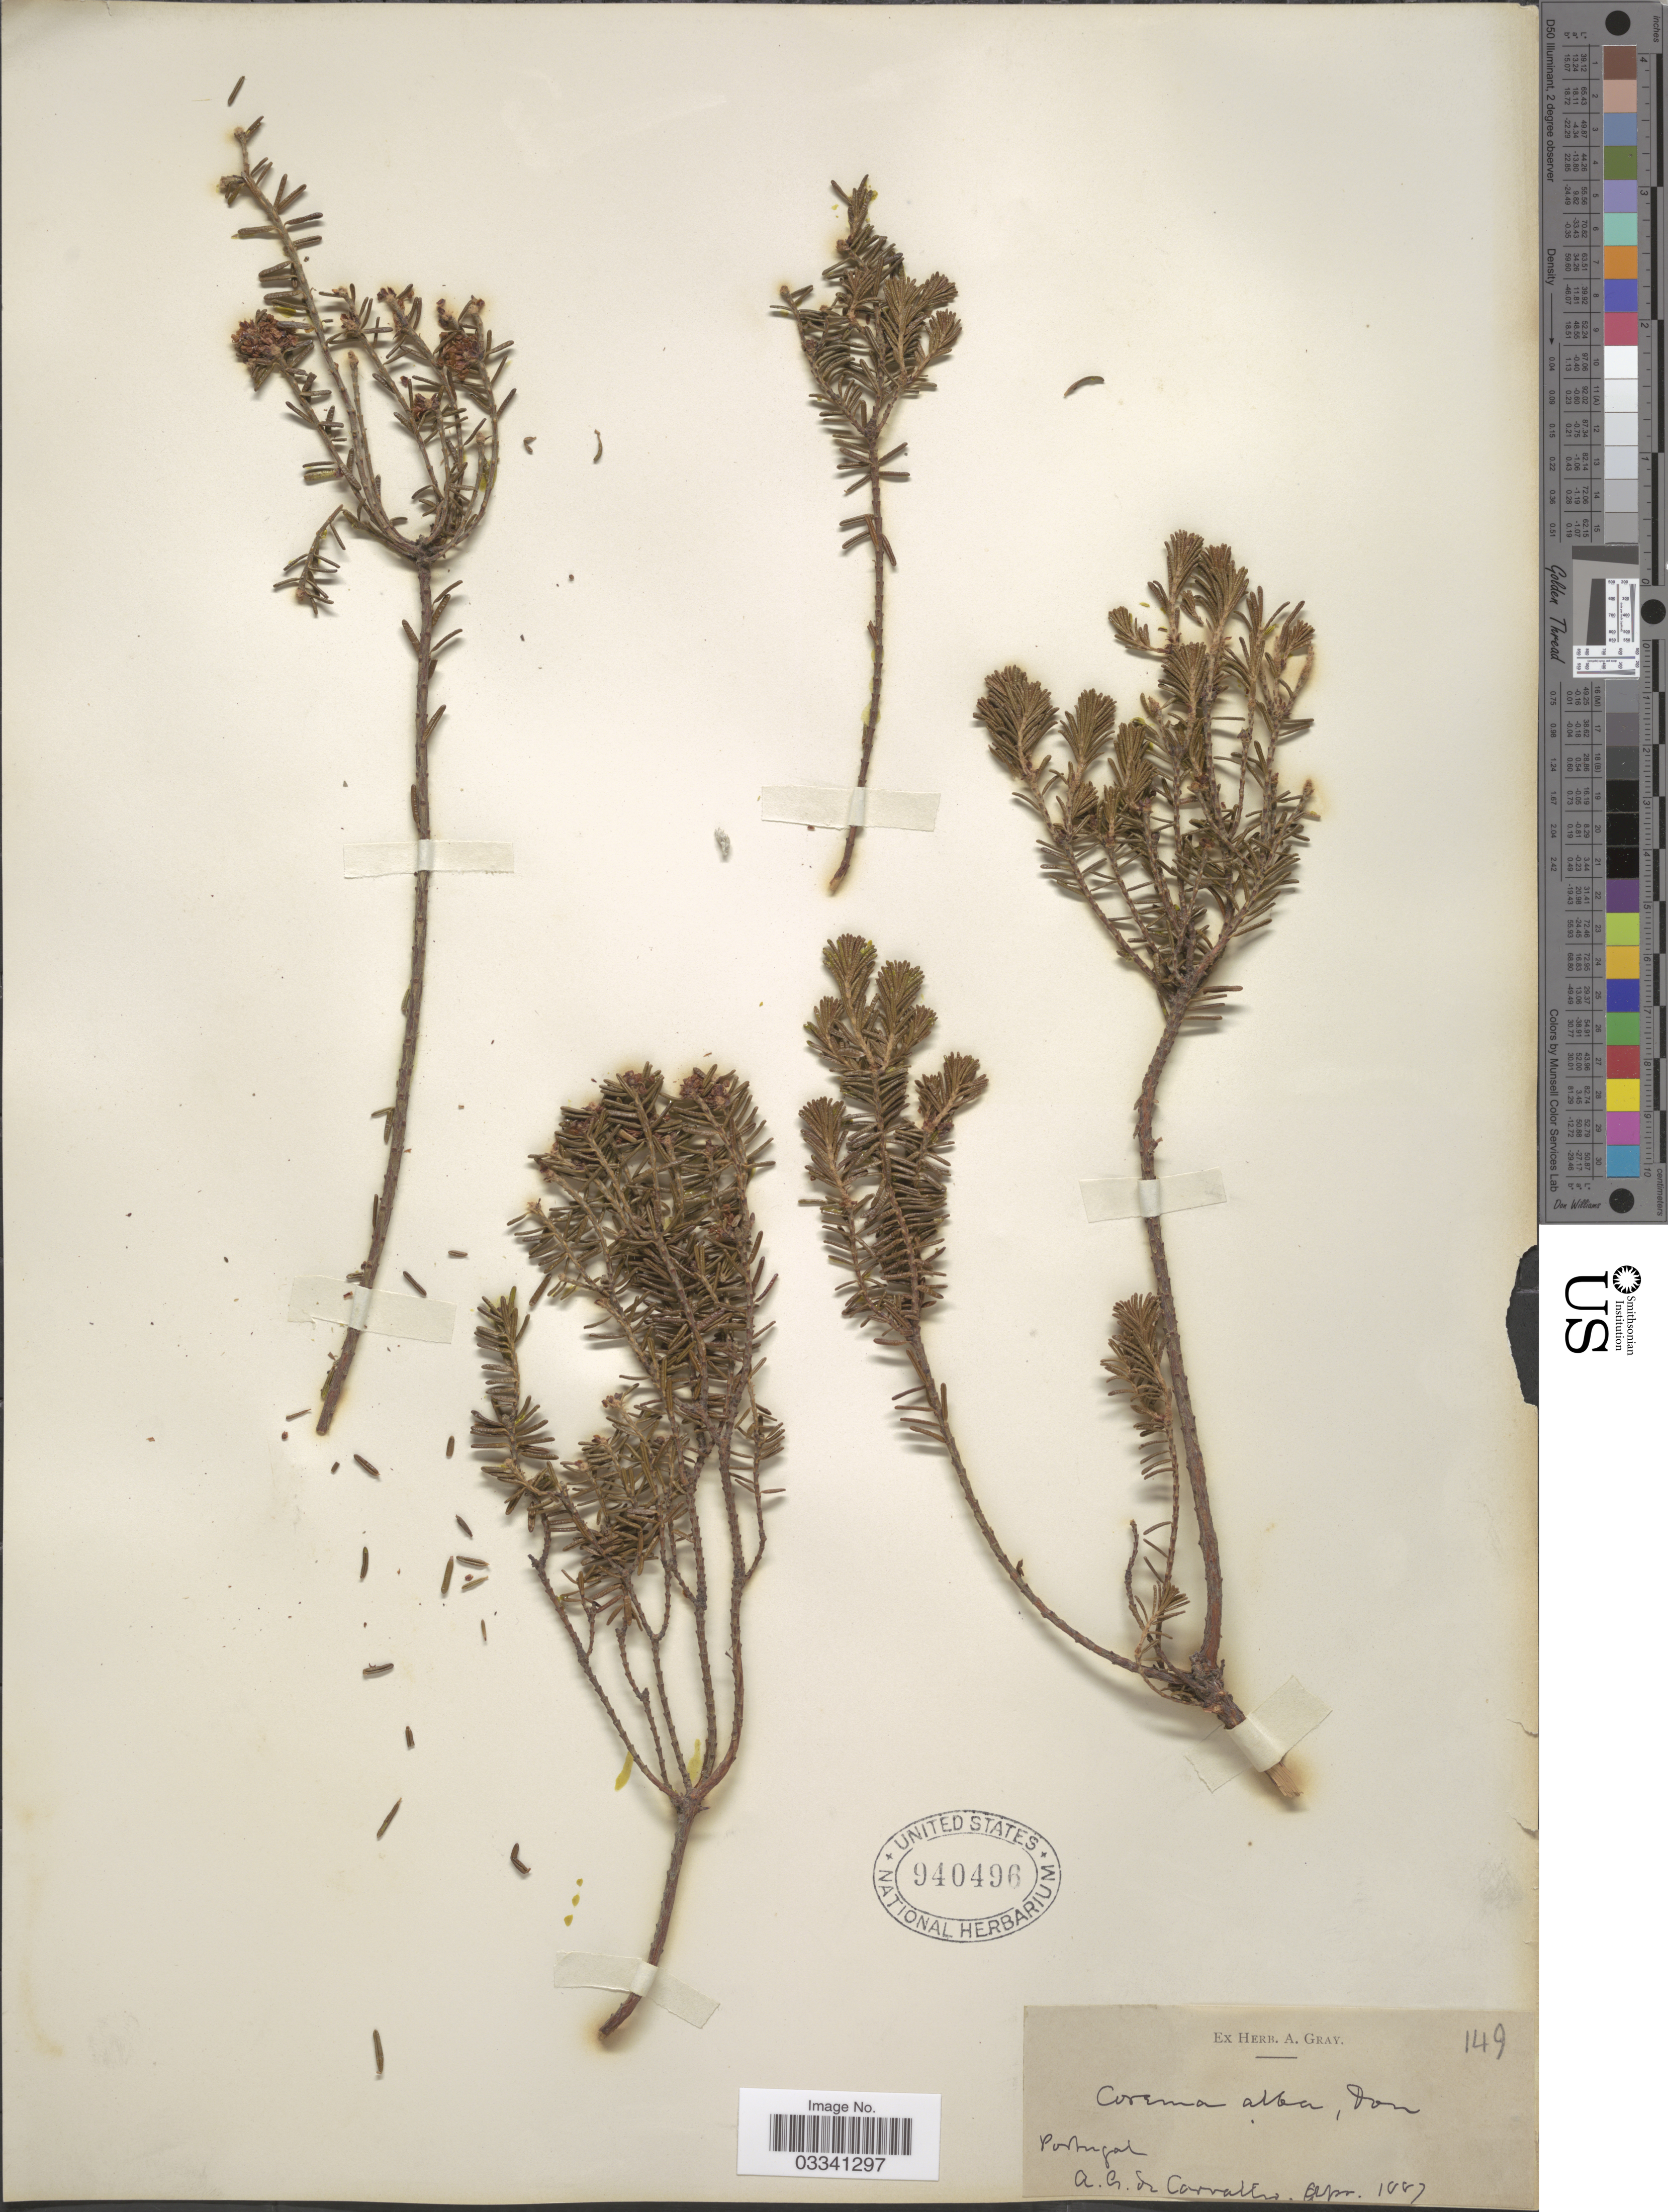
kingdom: Plantae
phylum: Tracheophyta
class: Magnoliopsida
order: Ericales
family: Ericaceae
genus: Corema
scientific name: Corema album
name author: D. Don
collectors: A. G. Carvalho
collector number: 149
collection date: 1887-04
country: Portugal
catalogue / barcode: US 940496